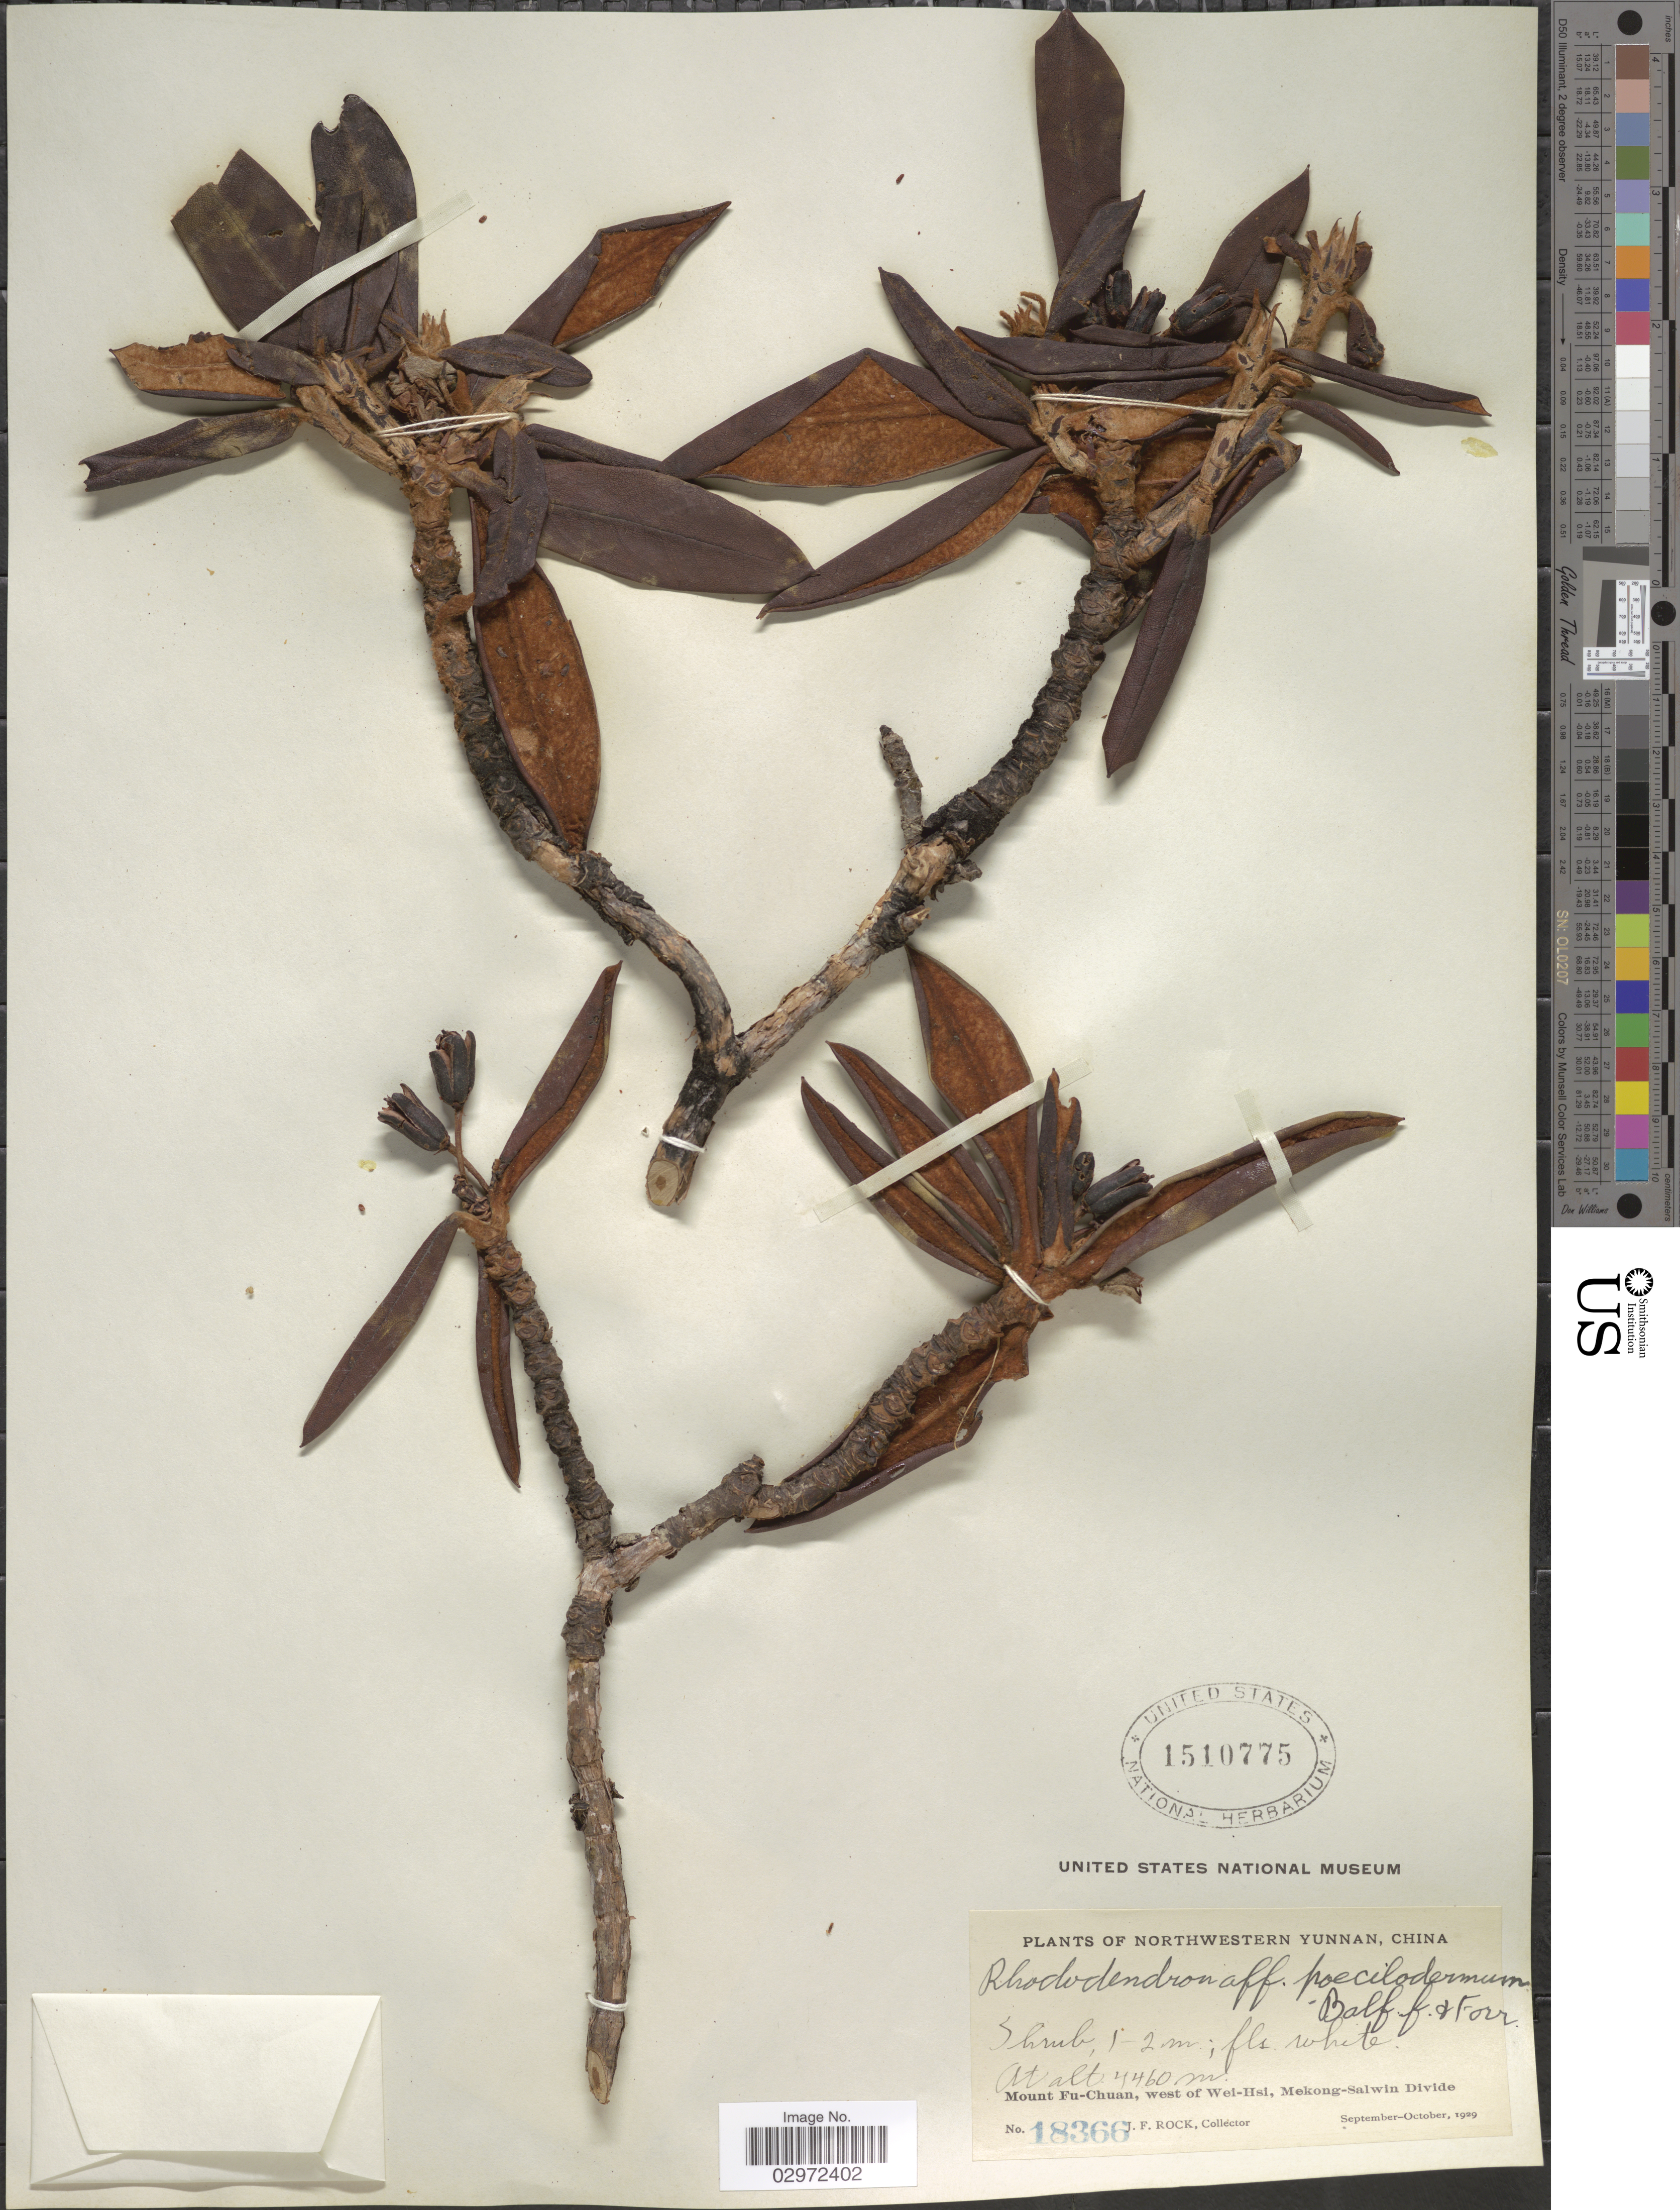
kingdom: Plantae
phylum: Tracheophyta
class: Magnoliopsida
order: Ericales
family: Ericaceae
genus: Rhododendron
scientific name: Rhododendron poecilodermum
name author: Balf. f. & Forrest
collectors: J. Rock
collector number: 18366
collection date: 1929-09/1929-10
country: China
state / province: Yunnan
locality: Northwestern Yunnan, Mount Fu-Chuan, west of Wei-Hsi, Mekong-Salwin Divide.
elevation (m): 4460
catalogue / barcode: US 1510775